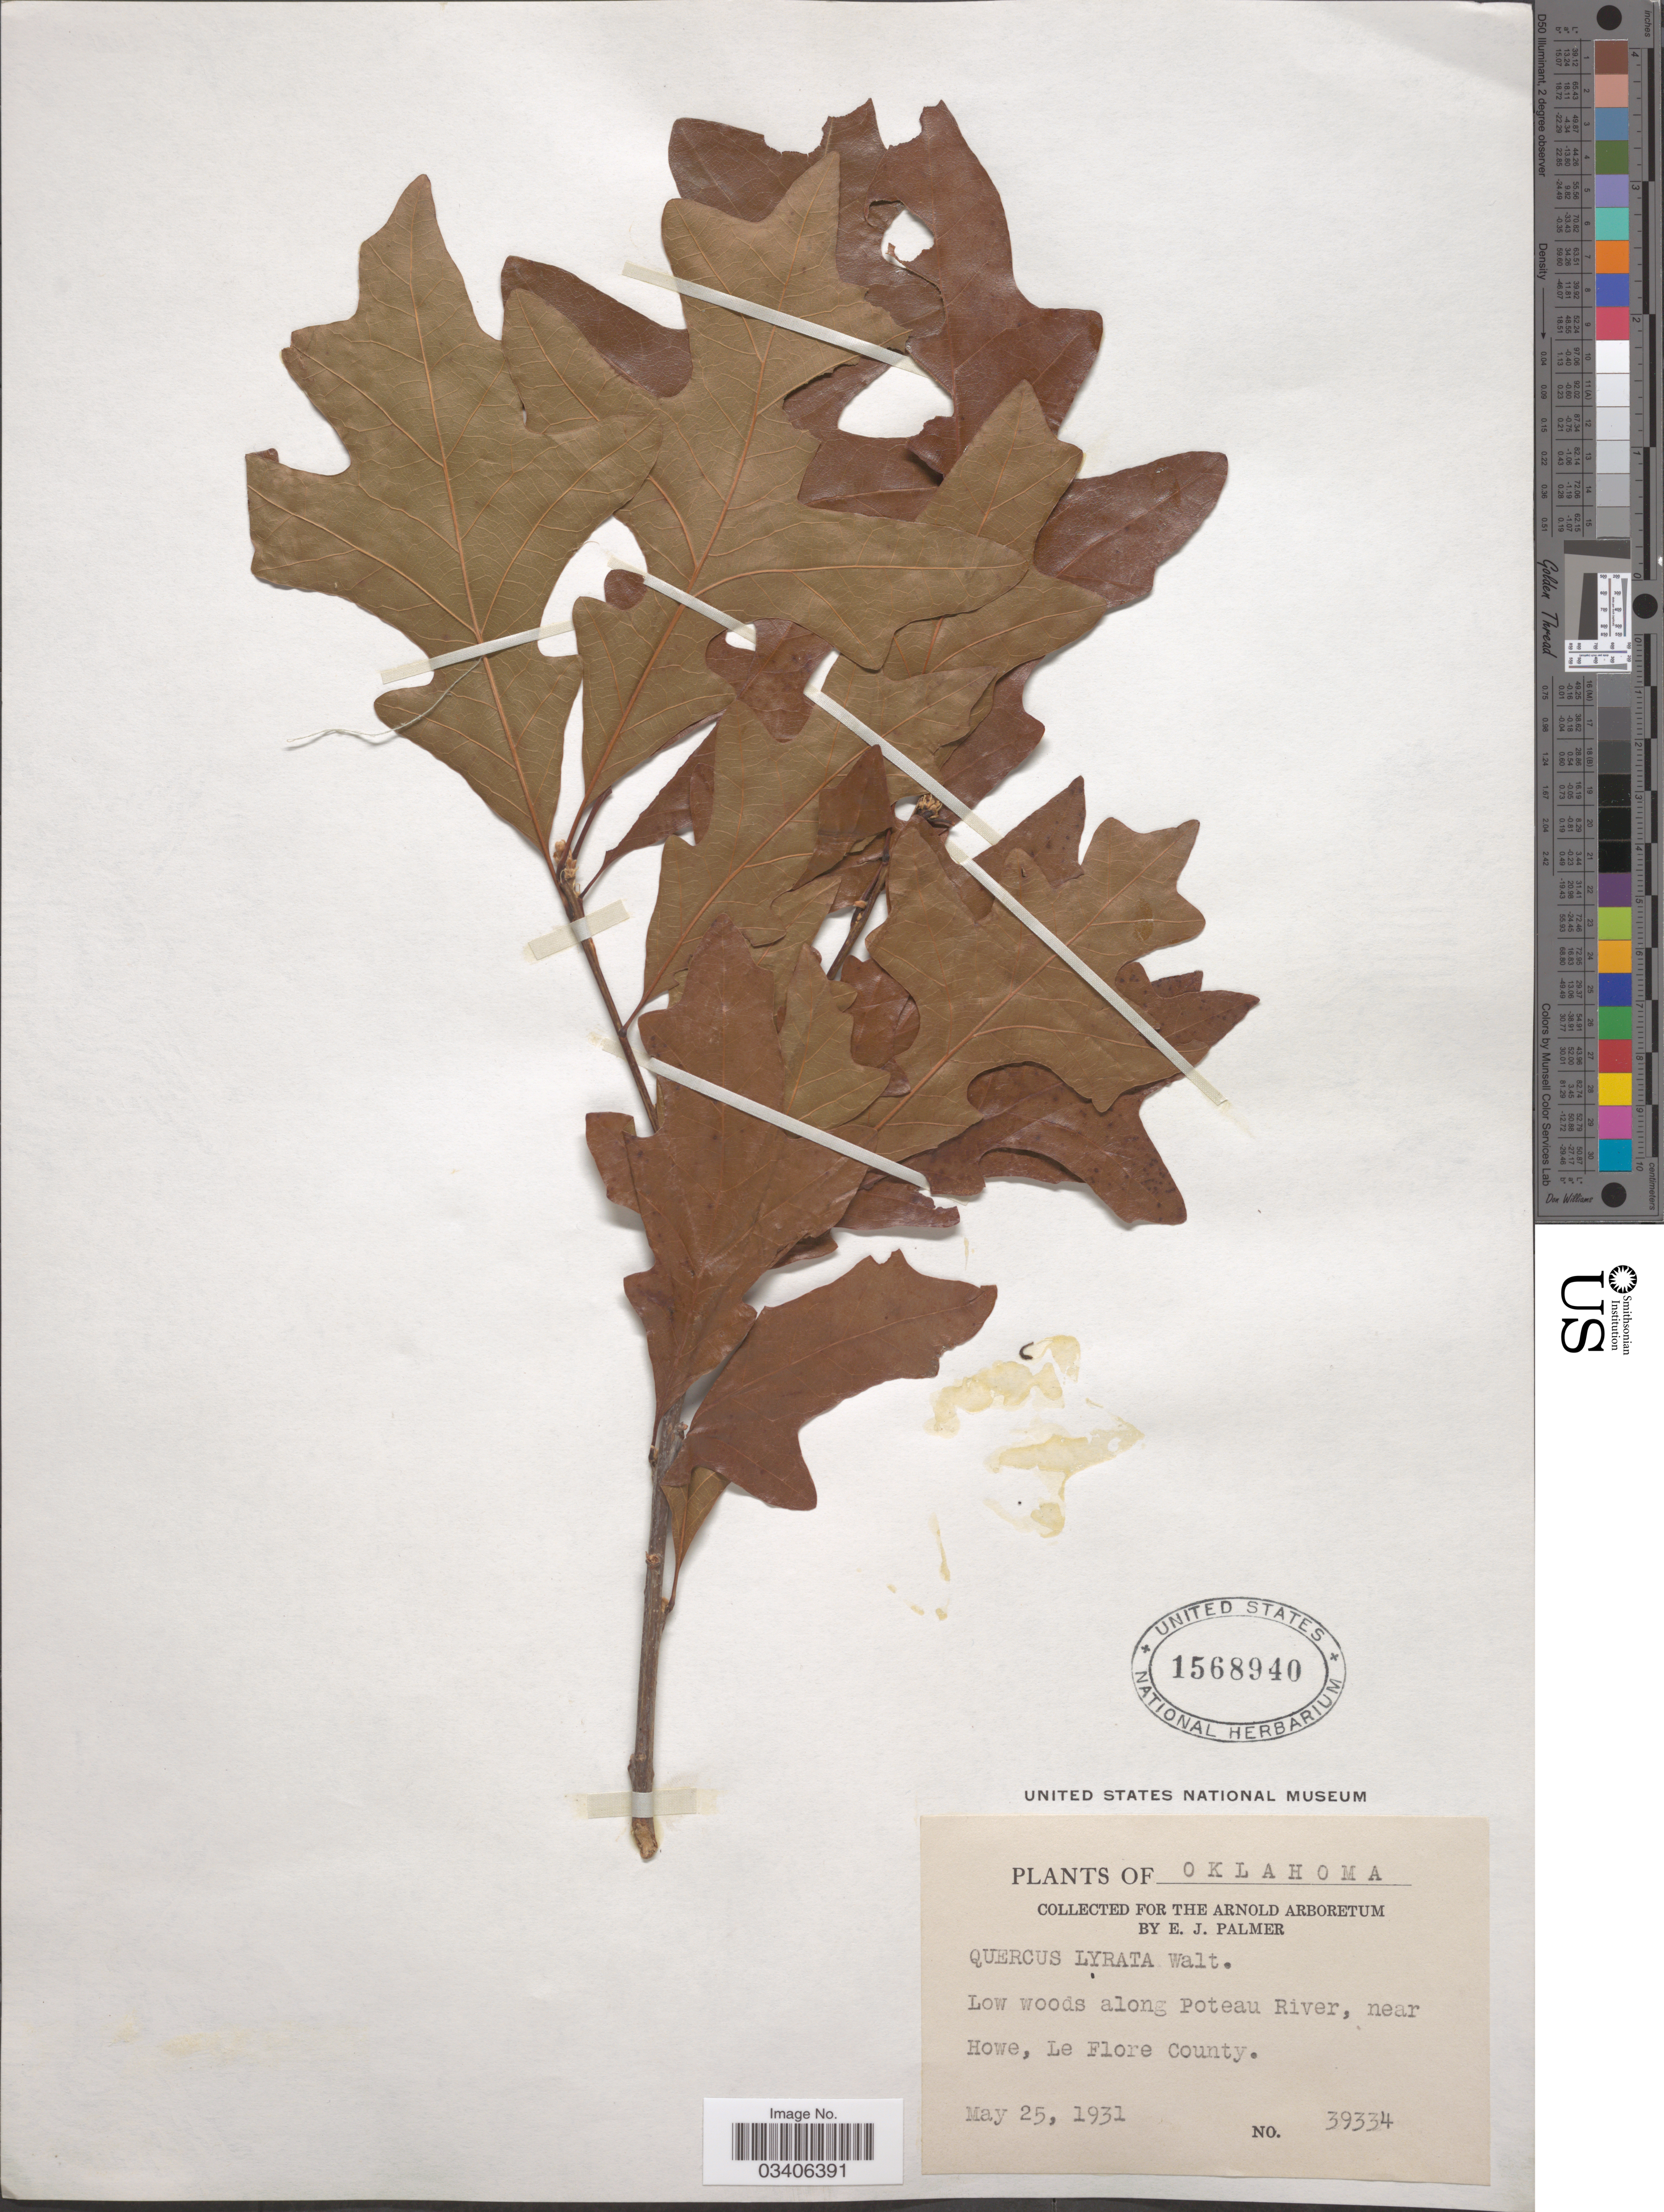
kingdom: Plantae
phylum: Tracheophyta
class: Magnoliopsida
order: Fagales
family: Fagaceae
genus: Quercus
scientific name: Quercus lyrata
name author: Walter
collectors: E. J. Palmer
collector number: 39334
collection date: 1931-05-25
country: United States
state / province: Oklahoma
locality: Low wet woods along Poteau River, near Howe, Le Flore County.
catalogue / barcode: US 1568940